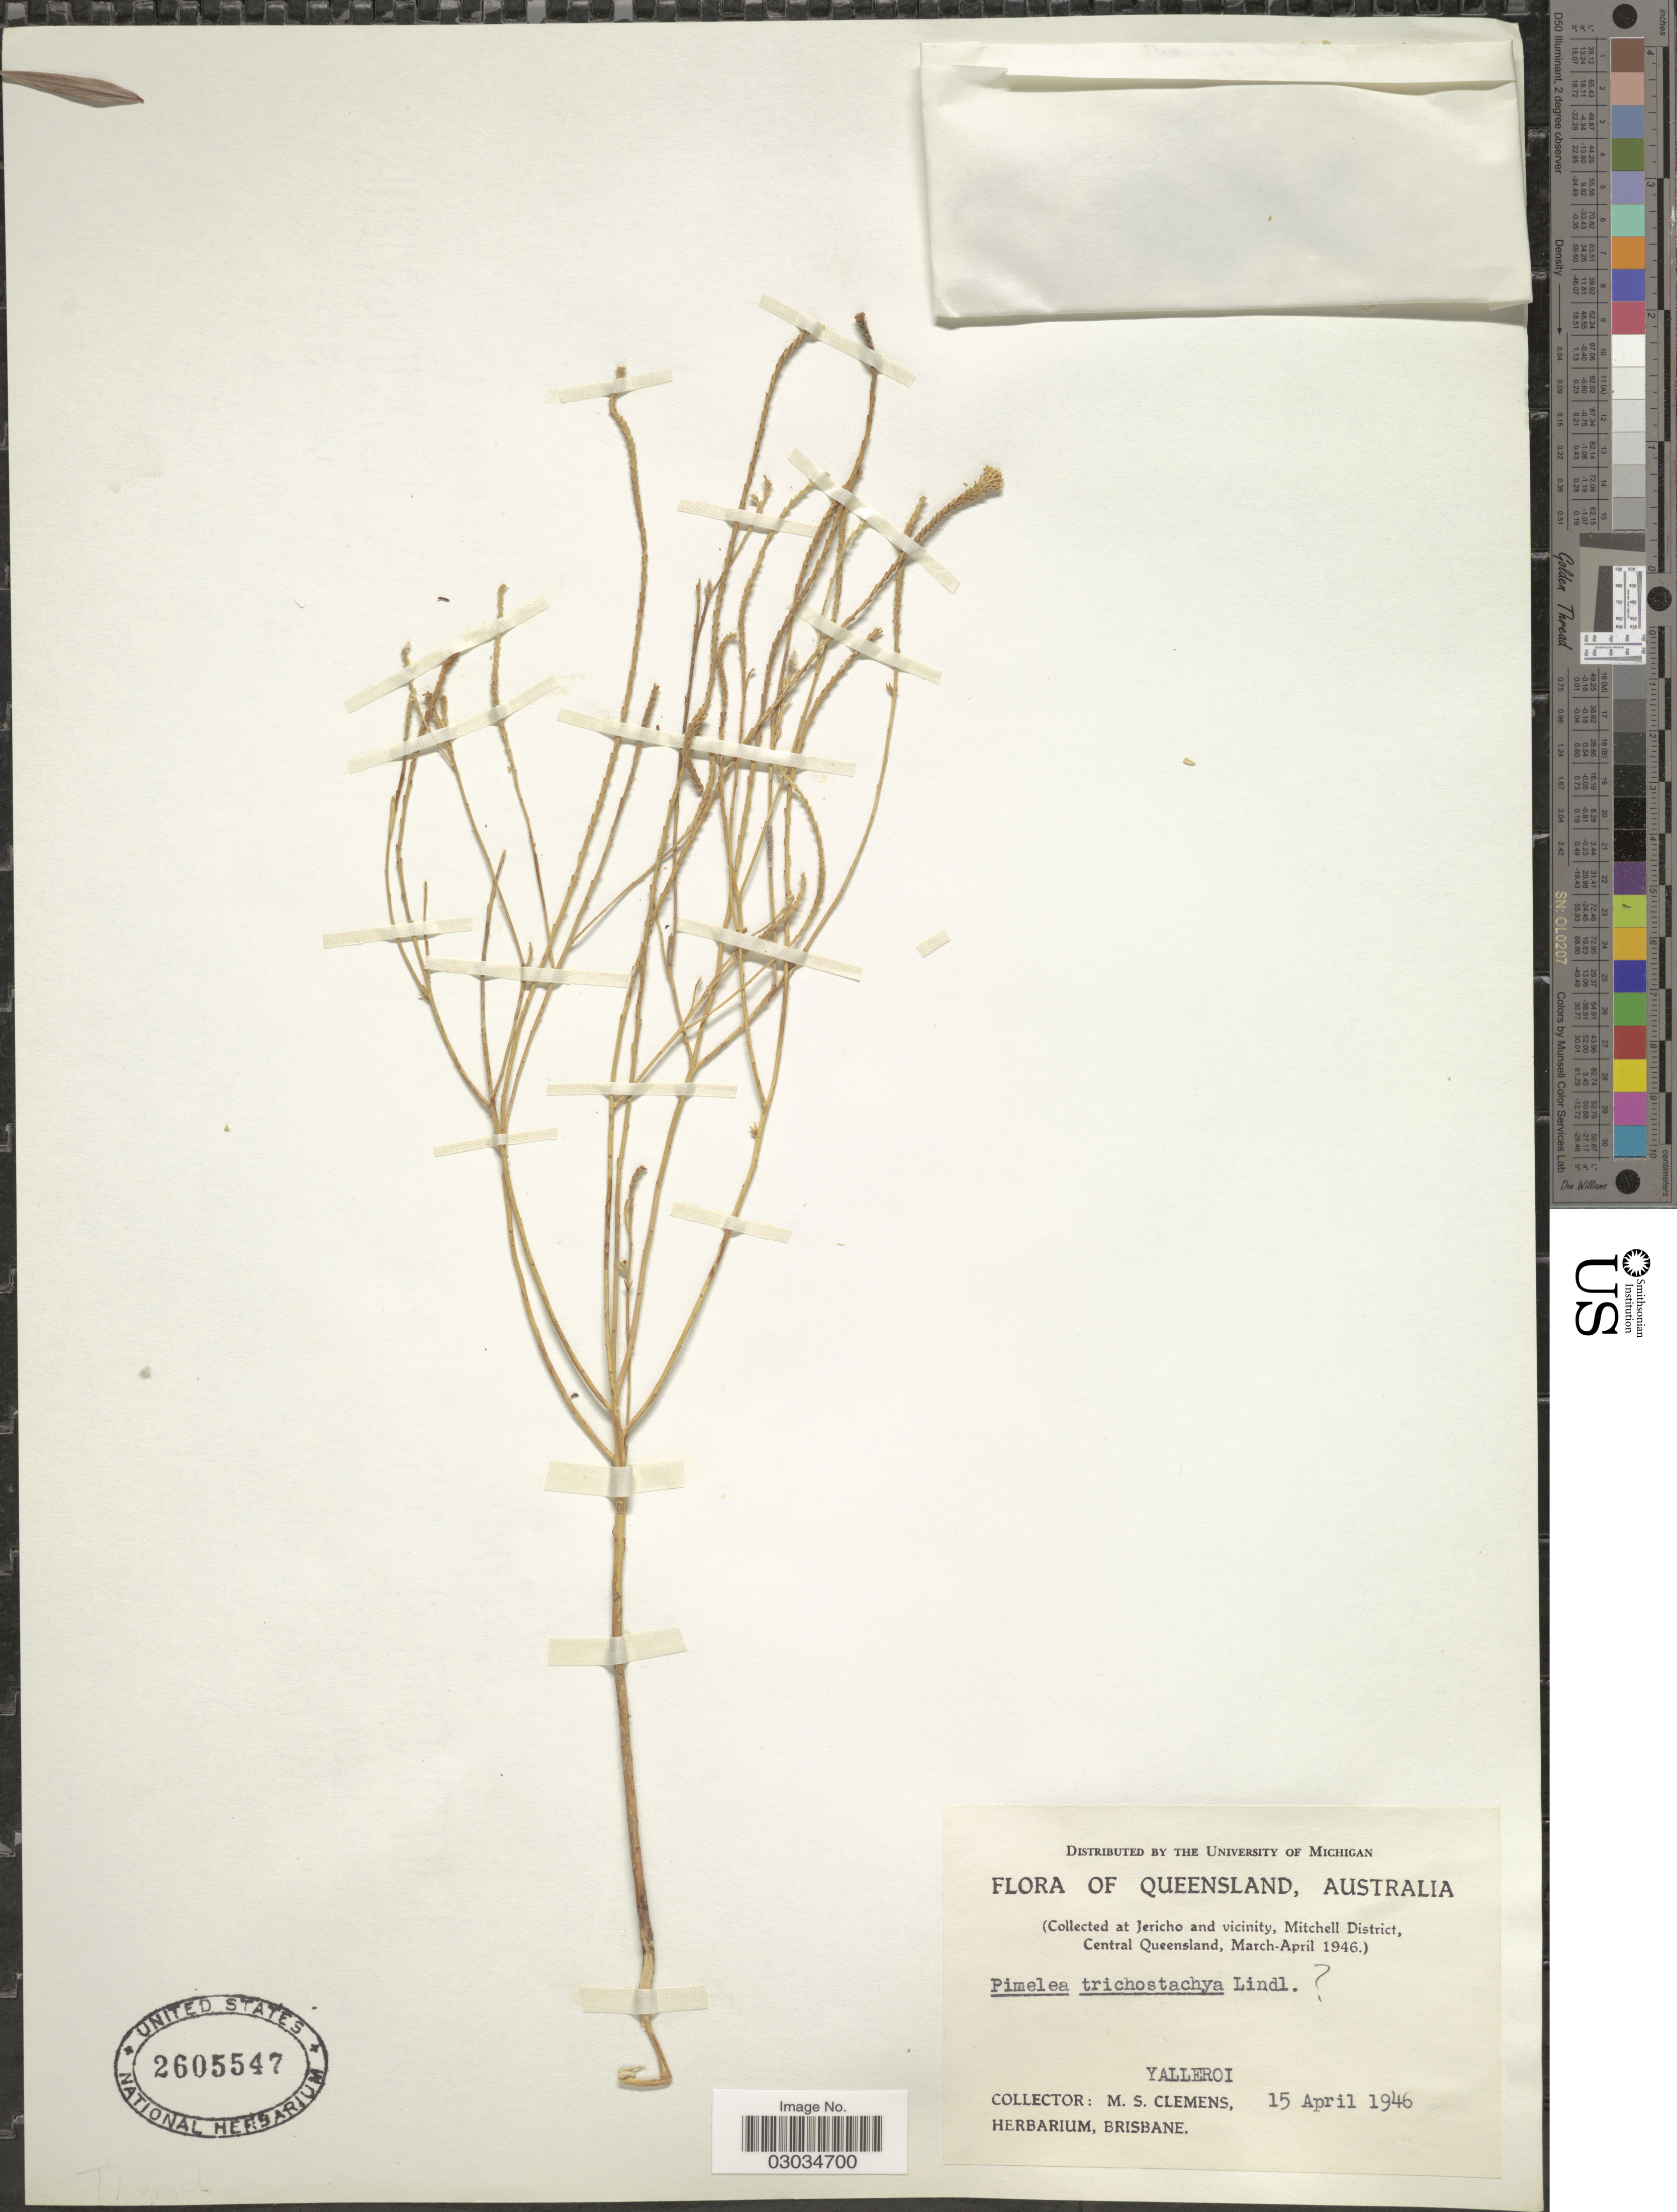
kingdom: Plantae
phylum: Tracheophyta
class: Magnoliopsida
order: Malvales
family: Thymelaeaceae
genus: Pimelea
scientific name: Pimelea trichostachya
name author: Lindl.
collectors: M. S. Clemens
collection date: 1946-04-15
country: Australia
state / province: Queensland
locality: Jericho and vicinity, Mitchell District, Central Queensland), Yalleroi.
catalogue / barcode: US 2605547